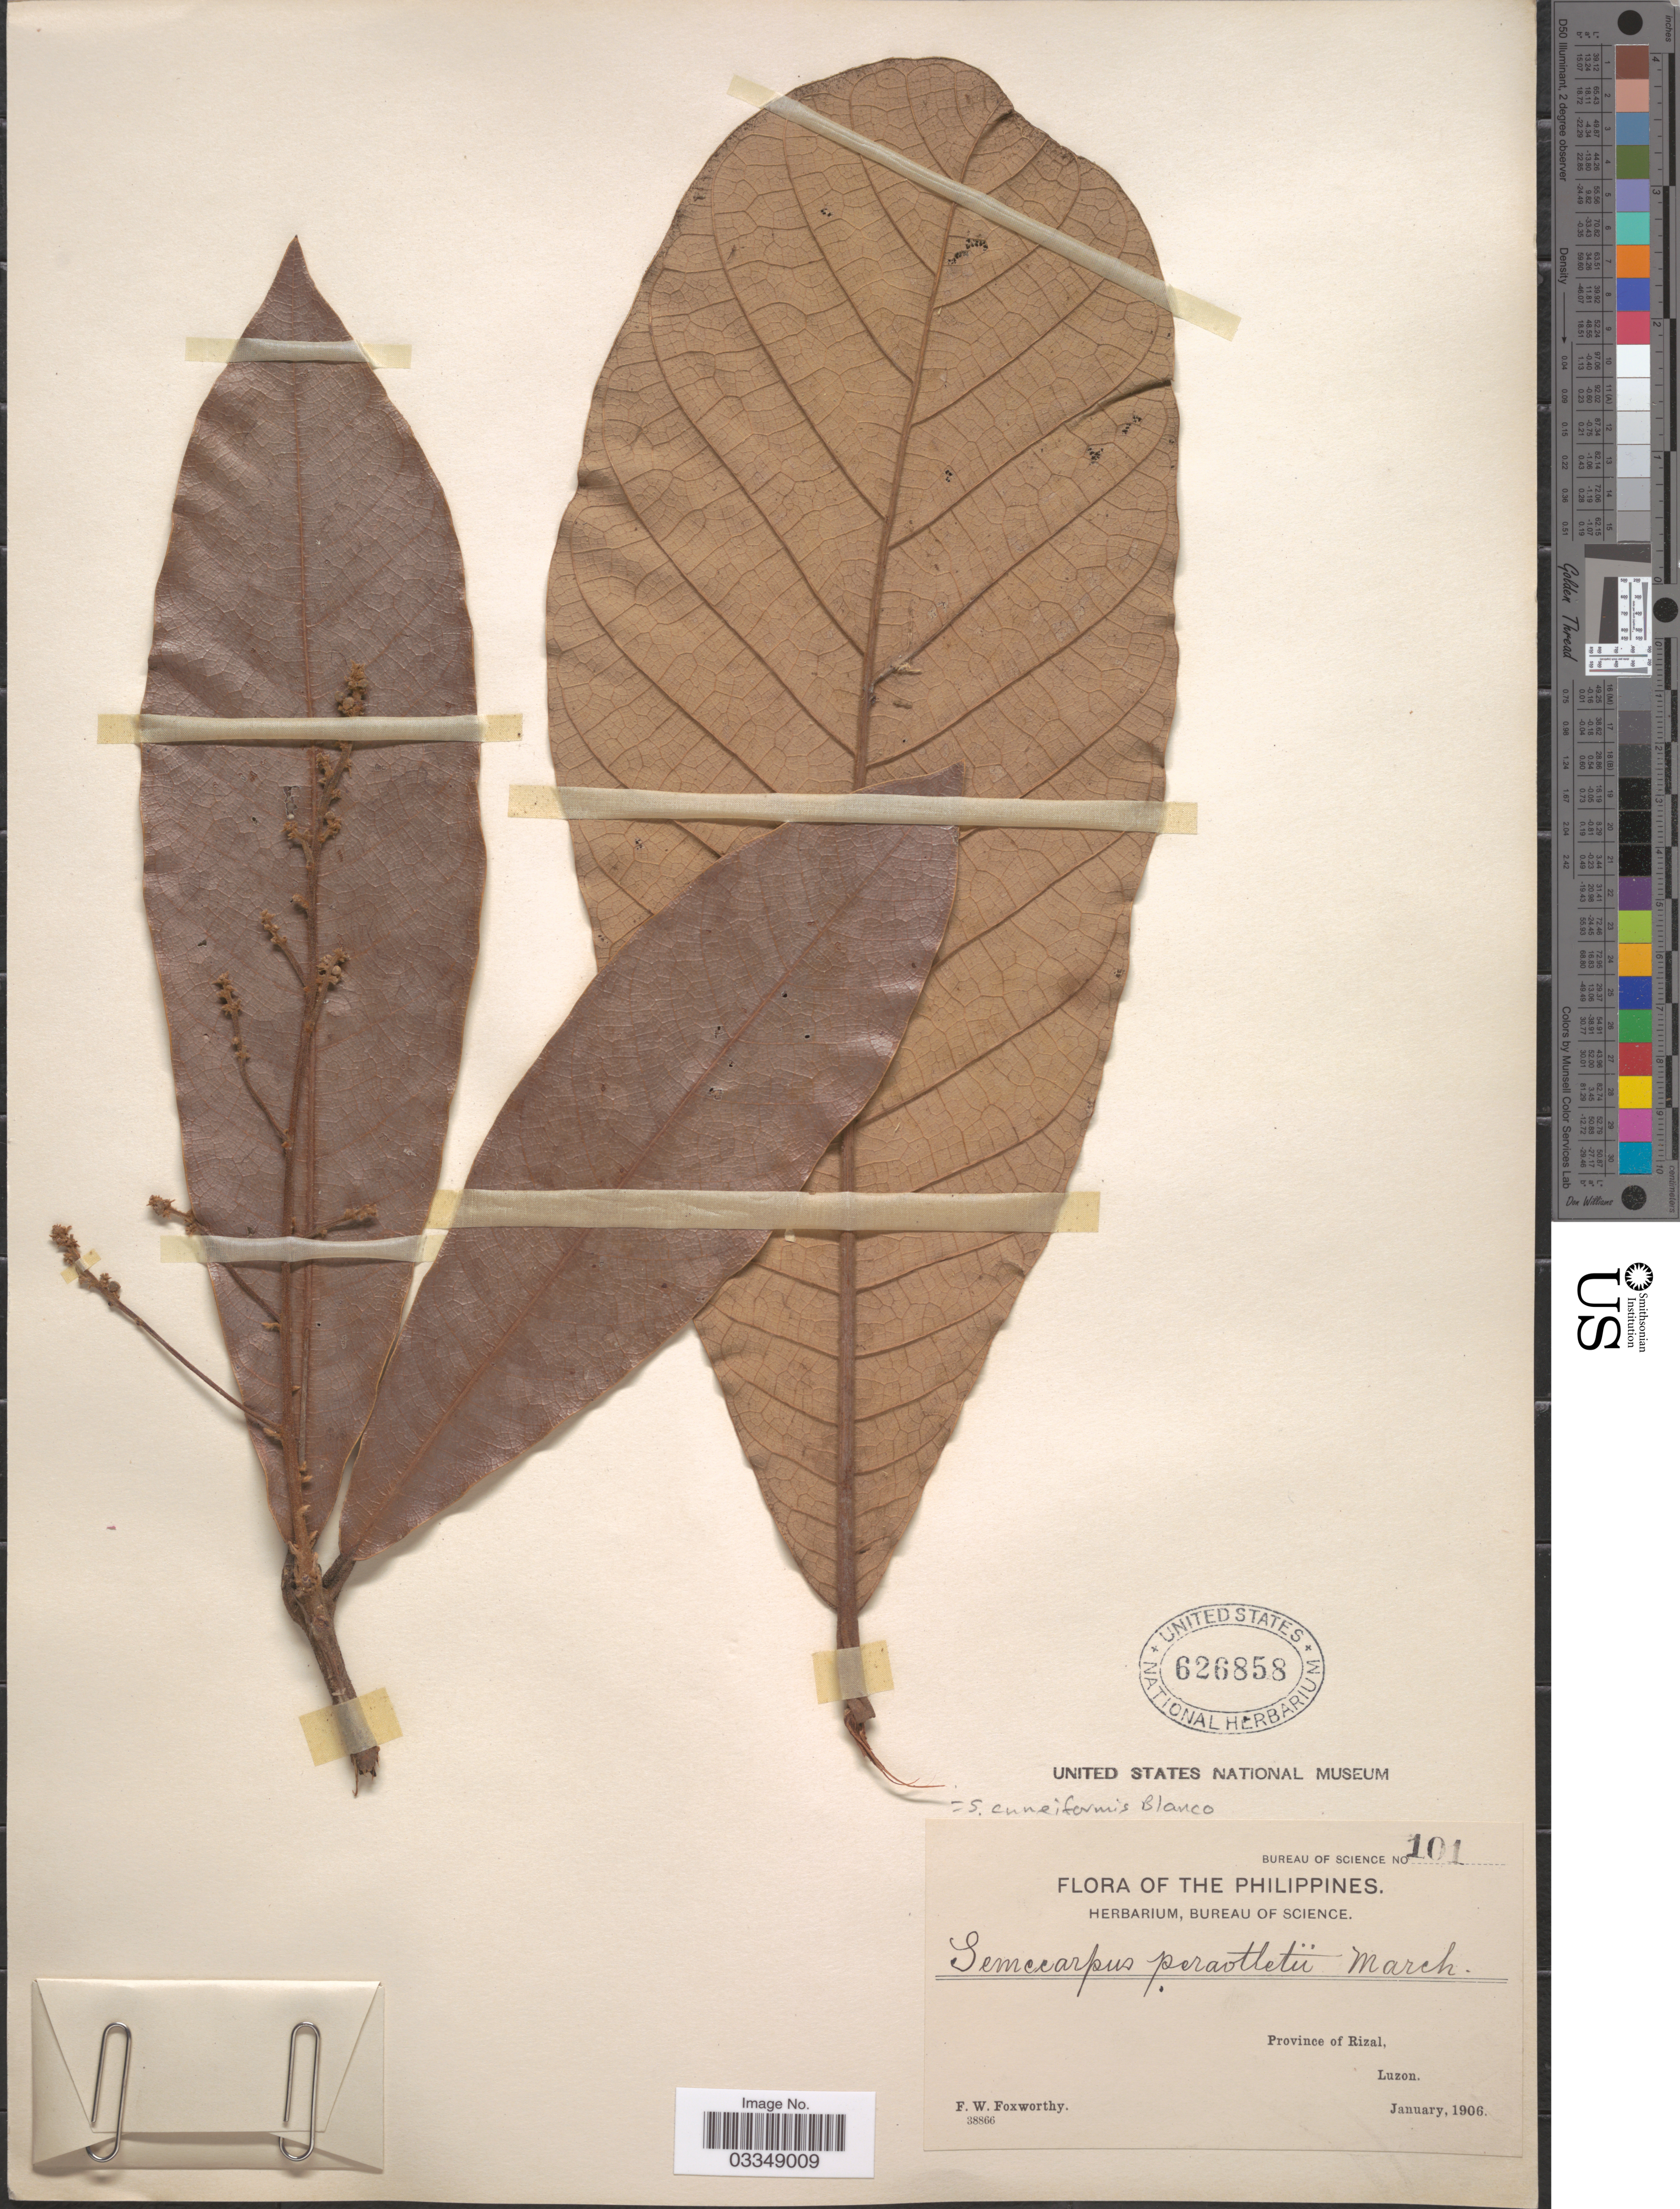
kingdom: Plantae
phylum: Tracheophyta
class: Magnoliopsida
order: Sapindales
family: Anacardiaceae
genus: Semecarpus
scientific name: Semecarpus cuneiformis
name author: Blanco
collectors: F. W. Foxworthy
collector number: Bureau of Science 101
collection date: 1906-01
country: Philippines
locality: Province of Rizal, Luzon.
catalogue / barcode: US 626858